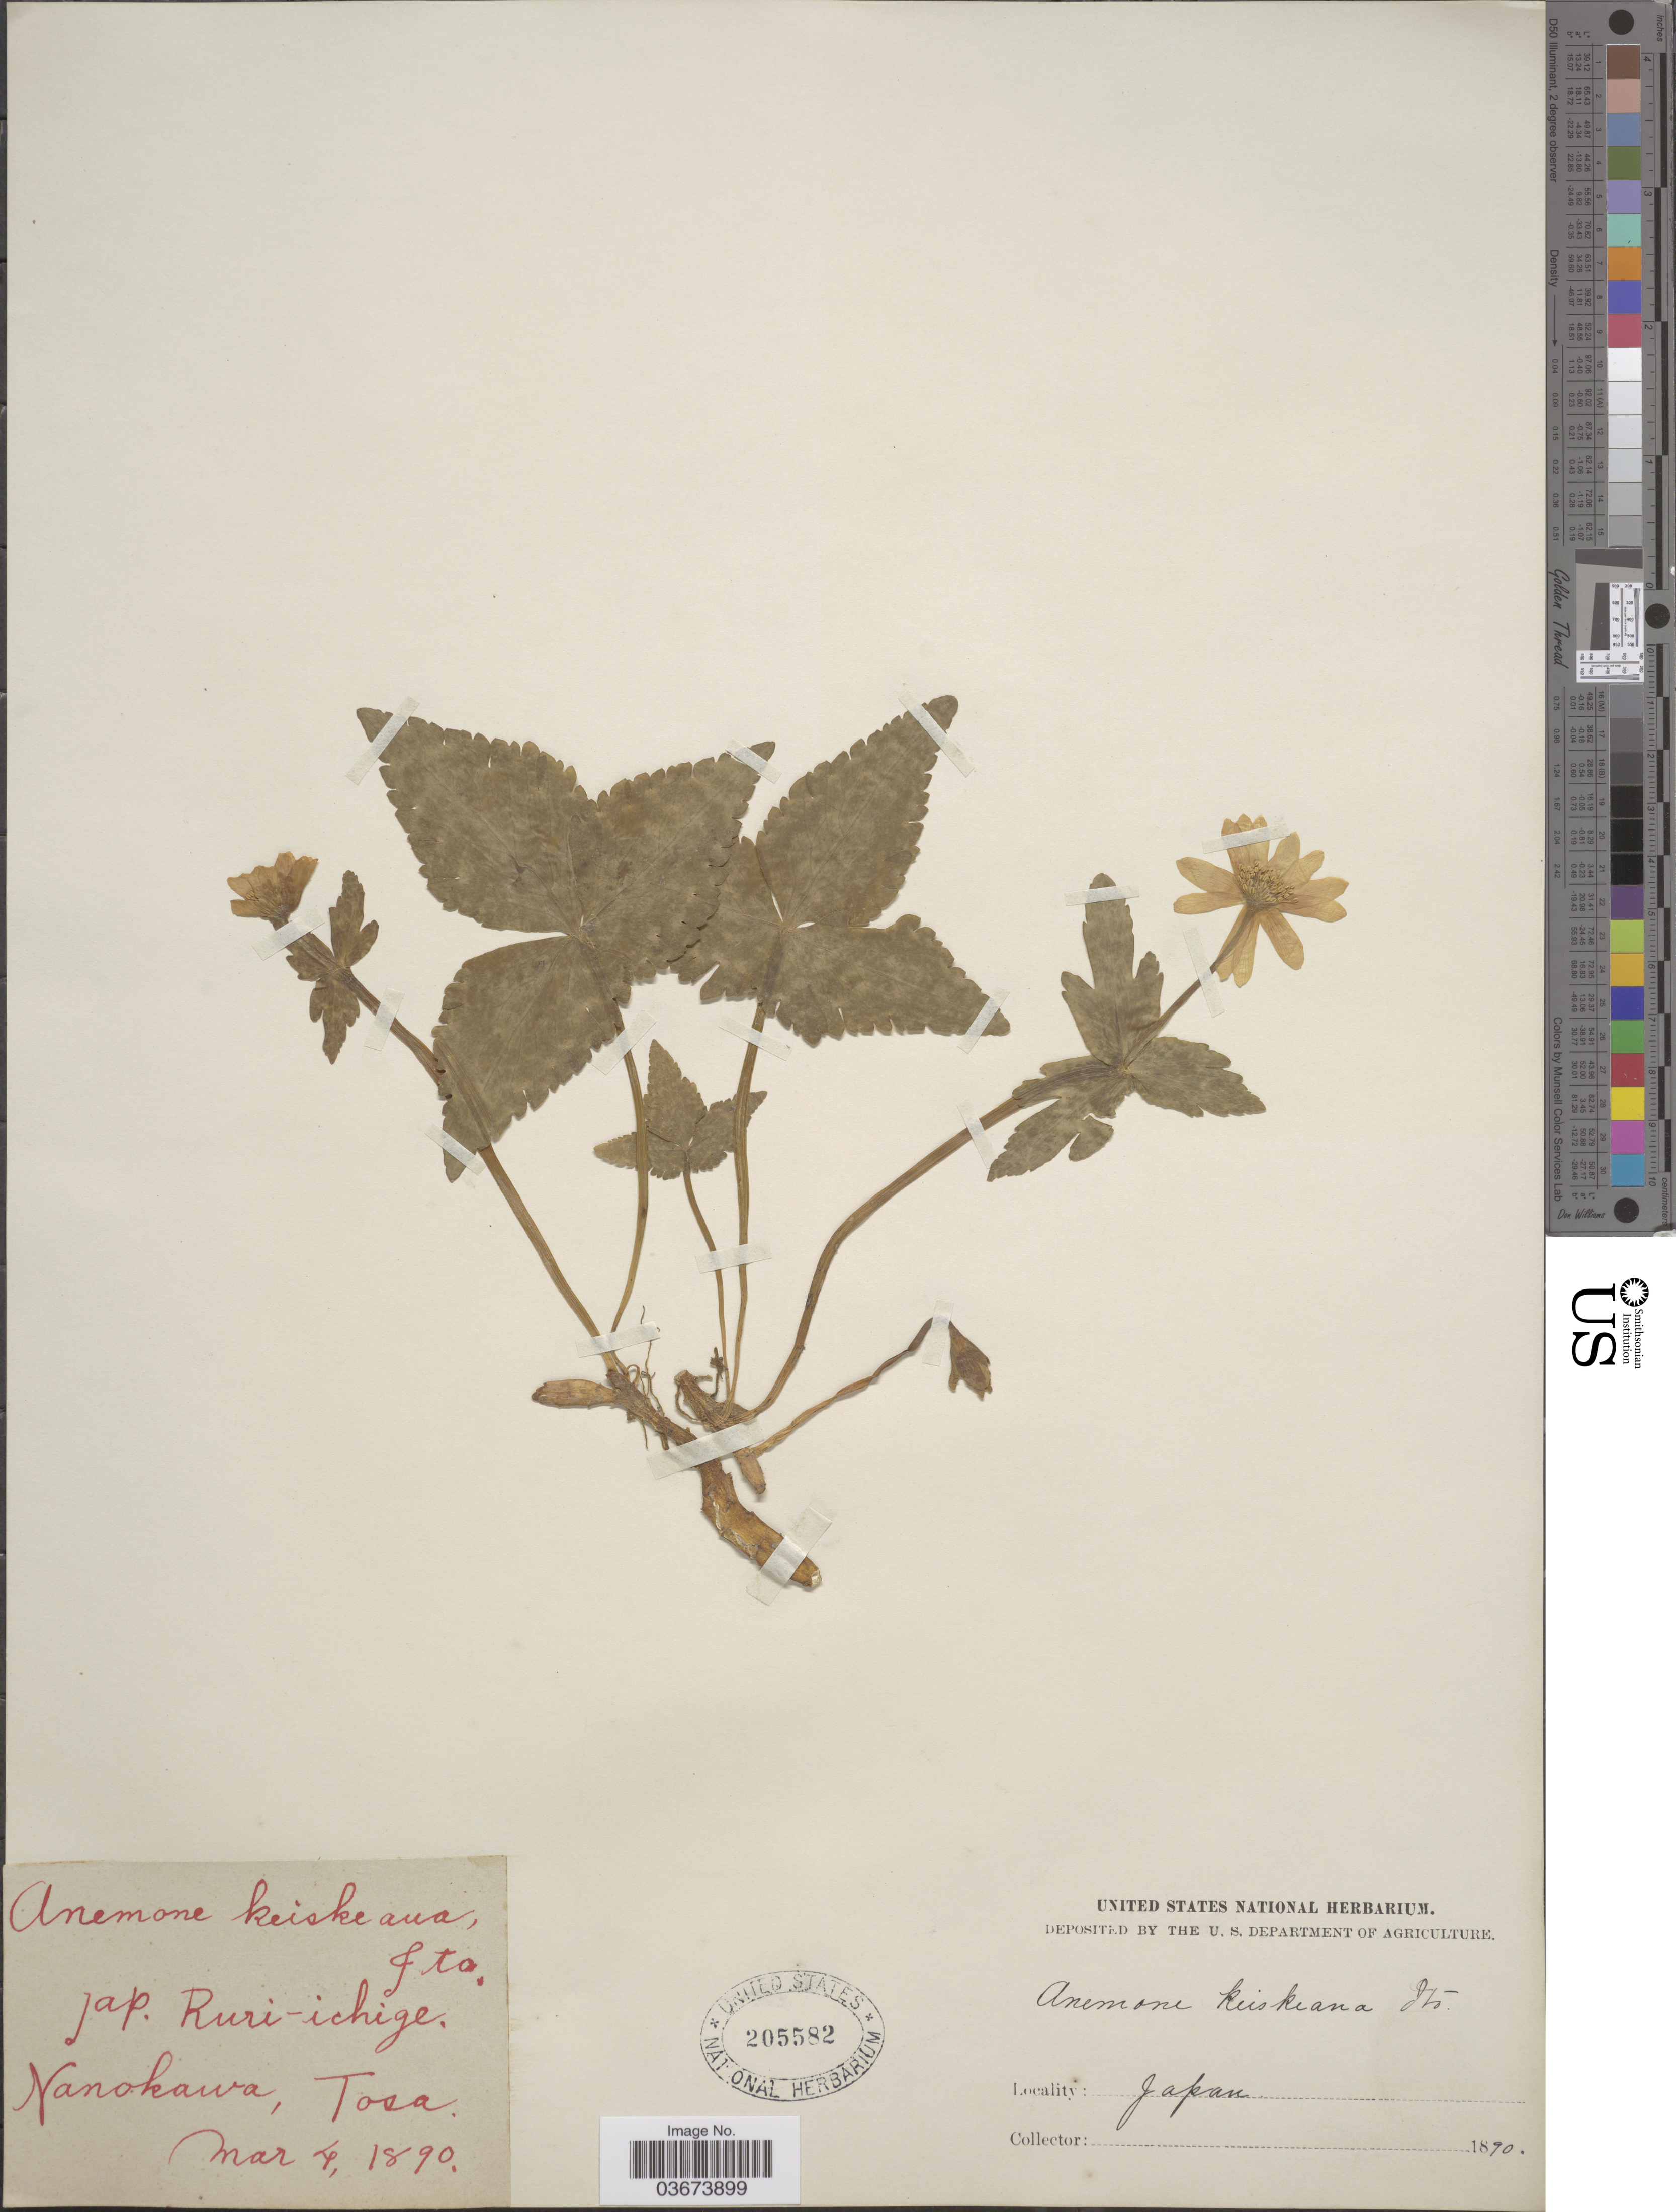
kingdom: Plantae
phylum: Tracheophyta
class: Magnoliopsida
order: Ranunculales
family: Ranunculaceae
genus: Anemone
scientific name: Anemone keiskeana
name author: T. Itô ex Maxim.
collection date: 1890-03-04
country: Japan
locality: Nanokawa, Tosa.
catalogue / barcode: US 205582